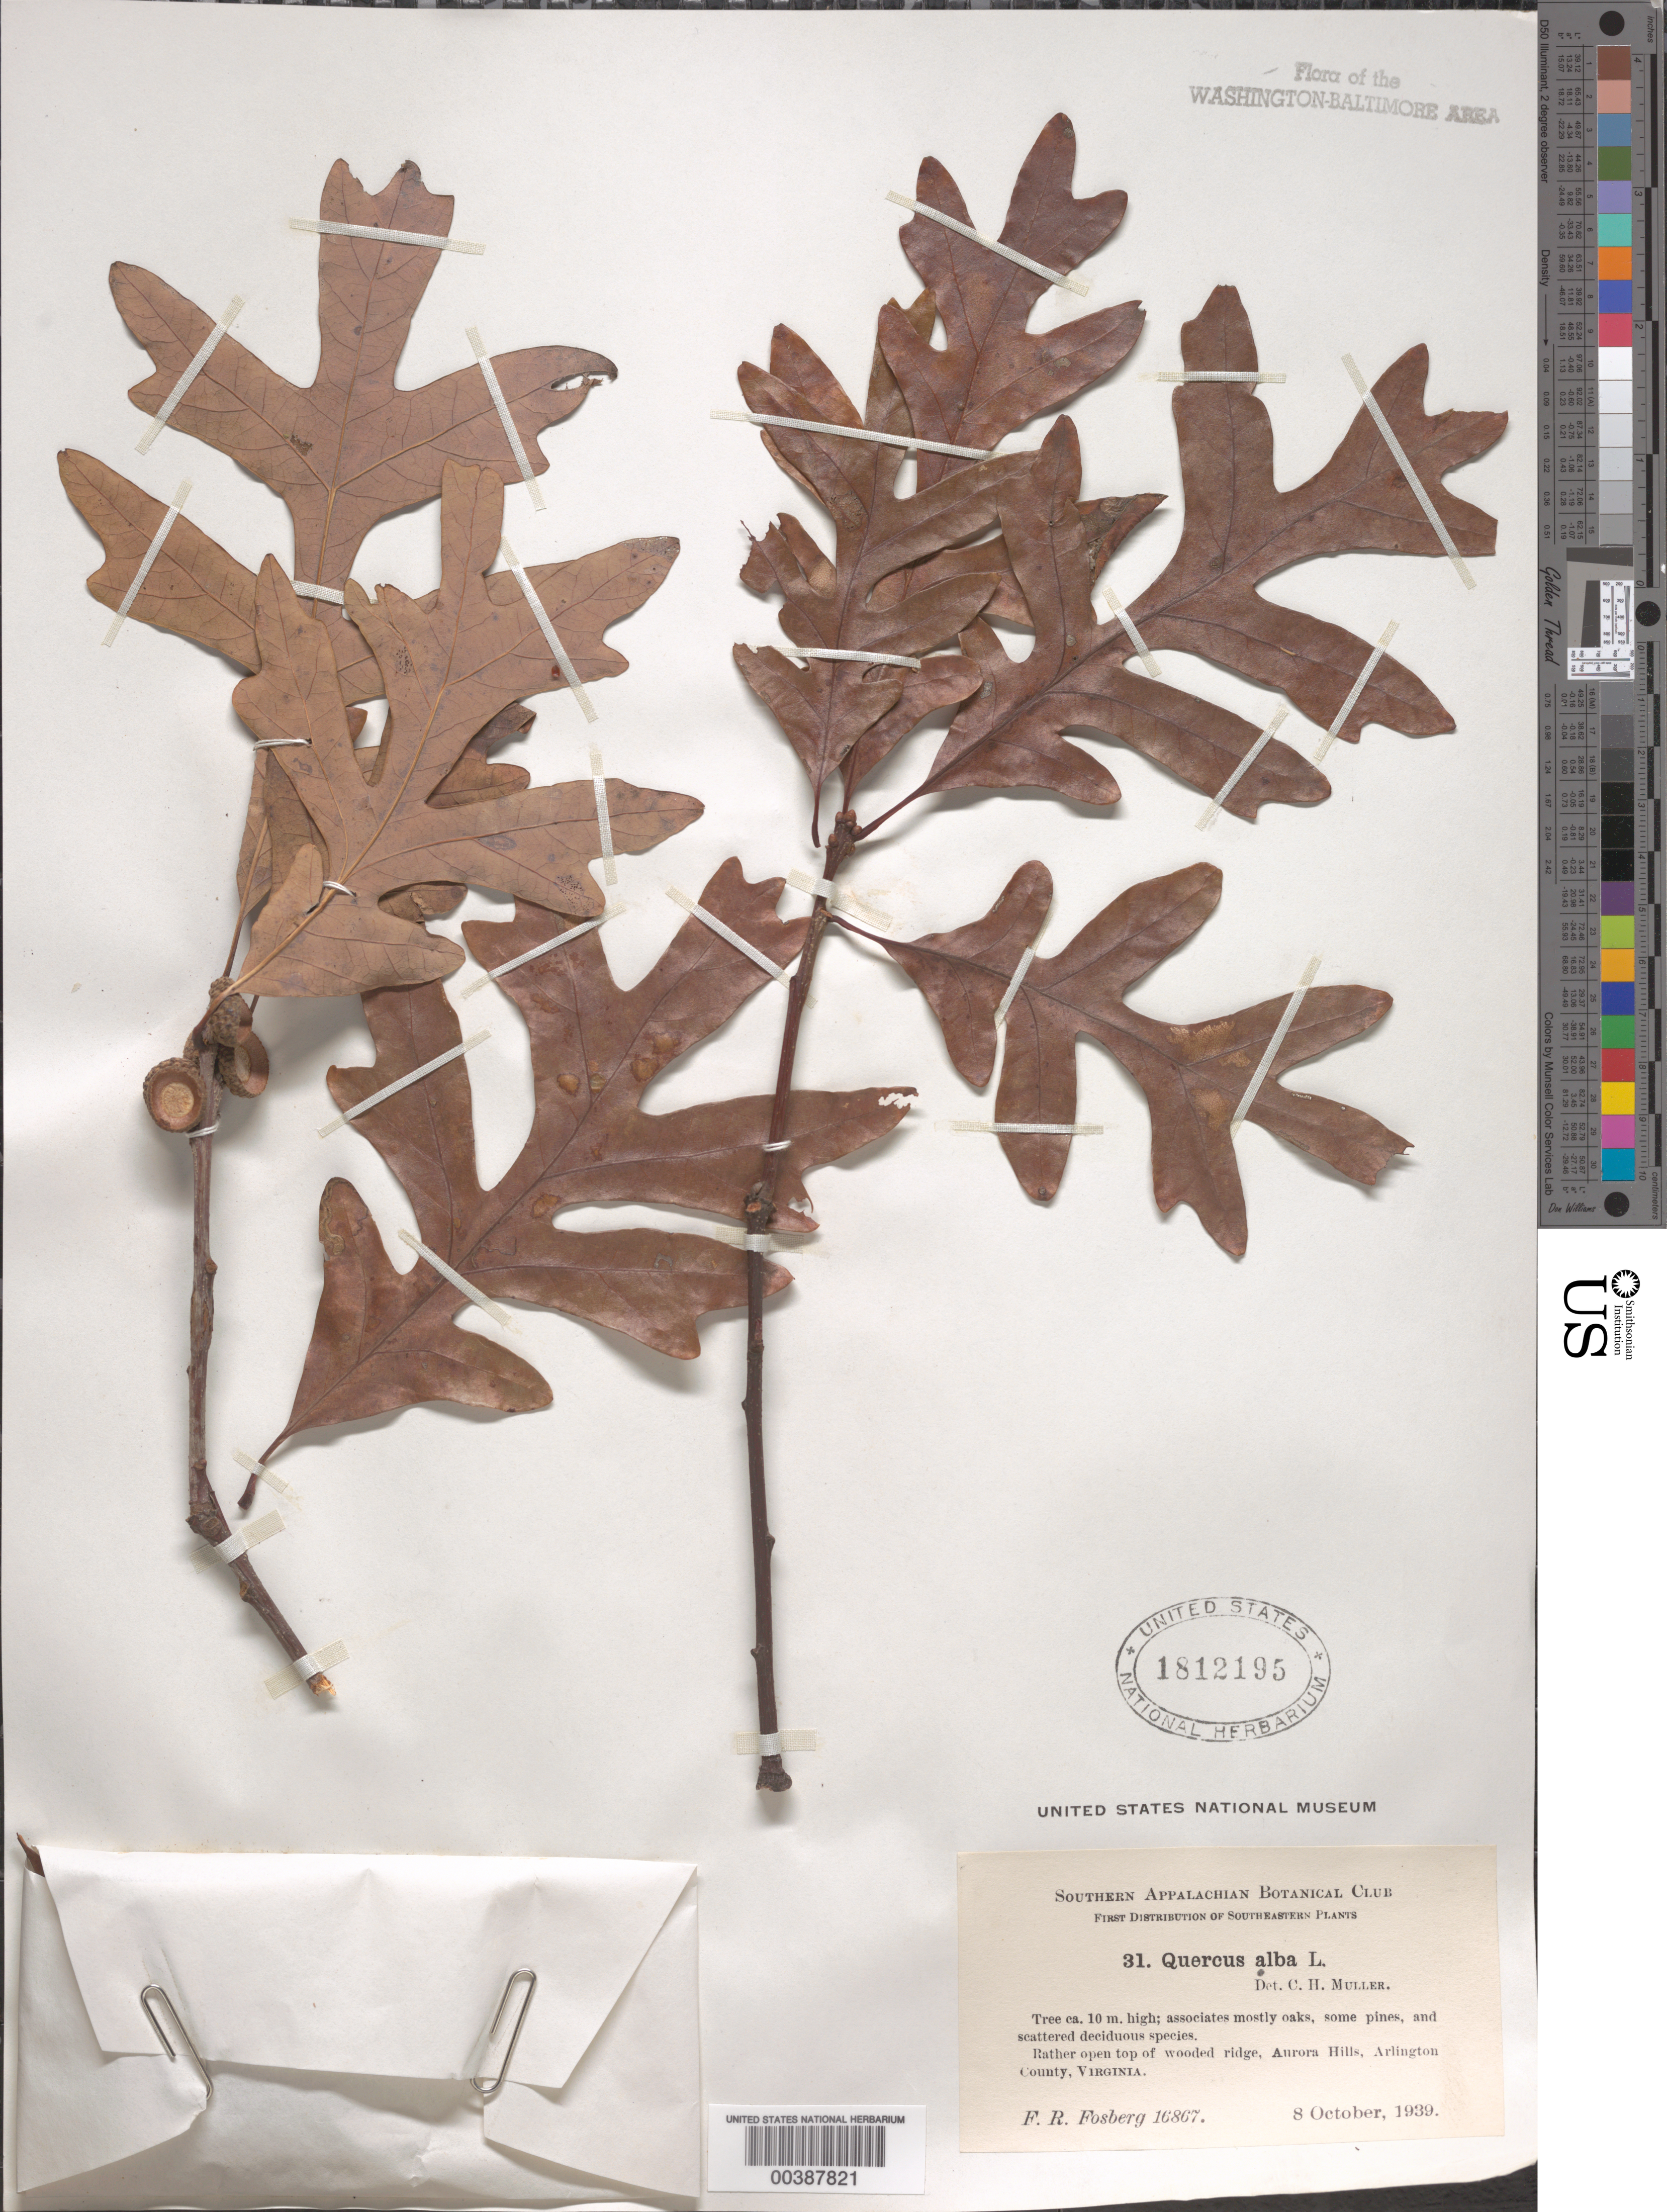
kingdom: Plantae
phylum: Tracheophyta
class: Magnoliopsida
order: Fagales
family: Fagaceae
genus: Quercus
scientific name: Quercus alba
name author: L.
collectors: F. R. Fosberg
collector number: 16867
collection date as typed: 08 Oct 1939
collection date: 1939-10-08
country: United States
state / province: Virginia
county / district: Arlington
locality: Aurora Hills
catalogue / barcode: US 1812195